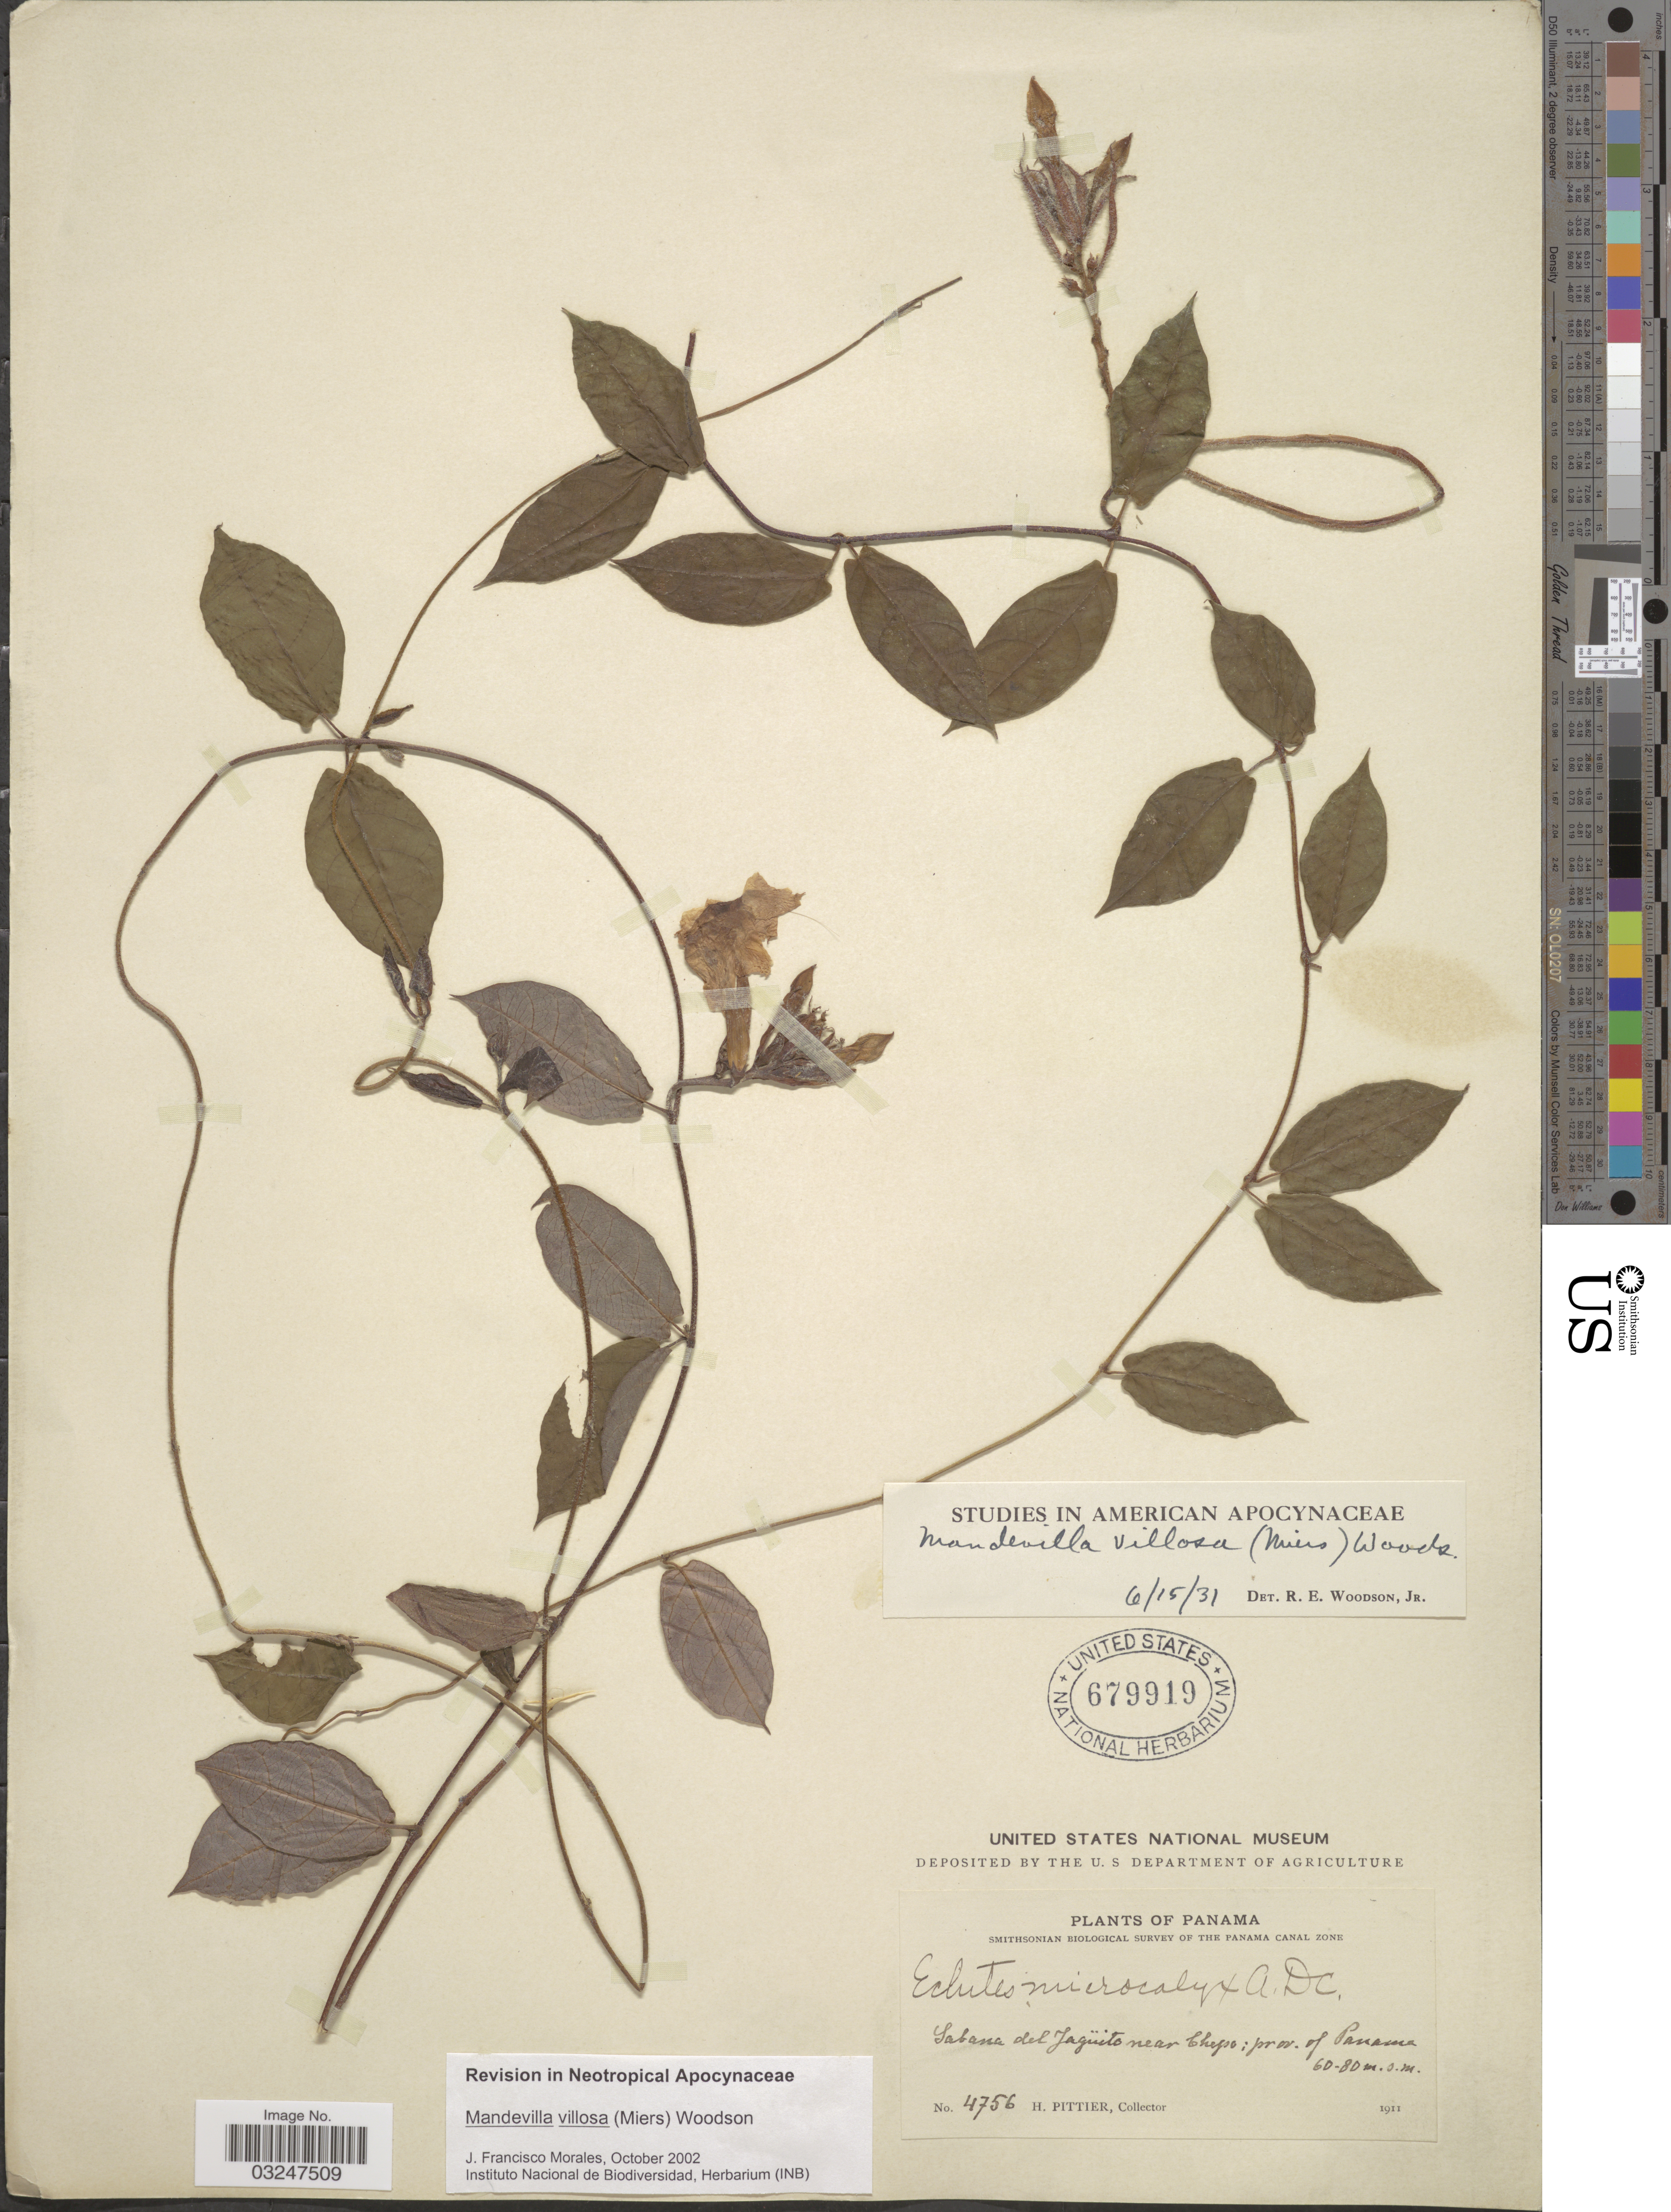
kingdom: Plantae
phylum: Tracheophyta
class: Magnoliopsida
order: Gentianales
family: Apocynaceae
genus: Mandevilla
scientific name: Mandevilla villosa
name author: (Miers) Woodson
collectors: H. F. Pittier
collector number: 4756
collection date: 1911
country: Panama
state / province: Panamá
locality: Sabana de Jaqüito near Chepo. Panama Canal Zone.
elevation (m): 60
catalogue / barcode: US 679919